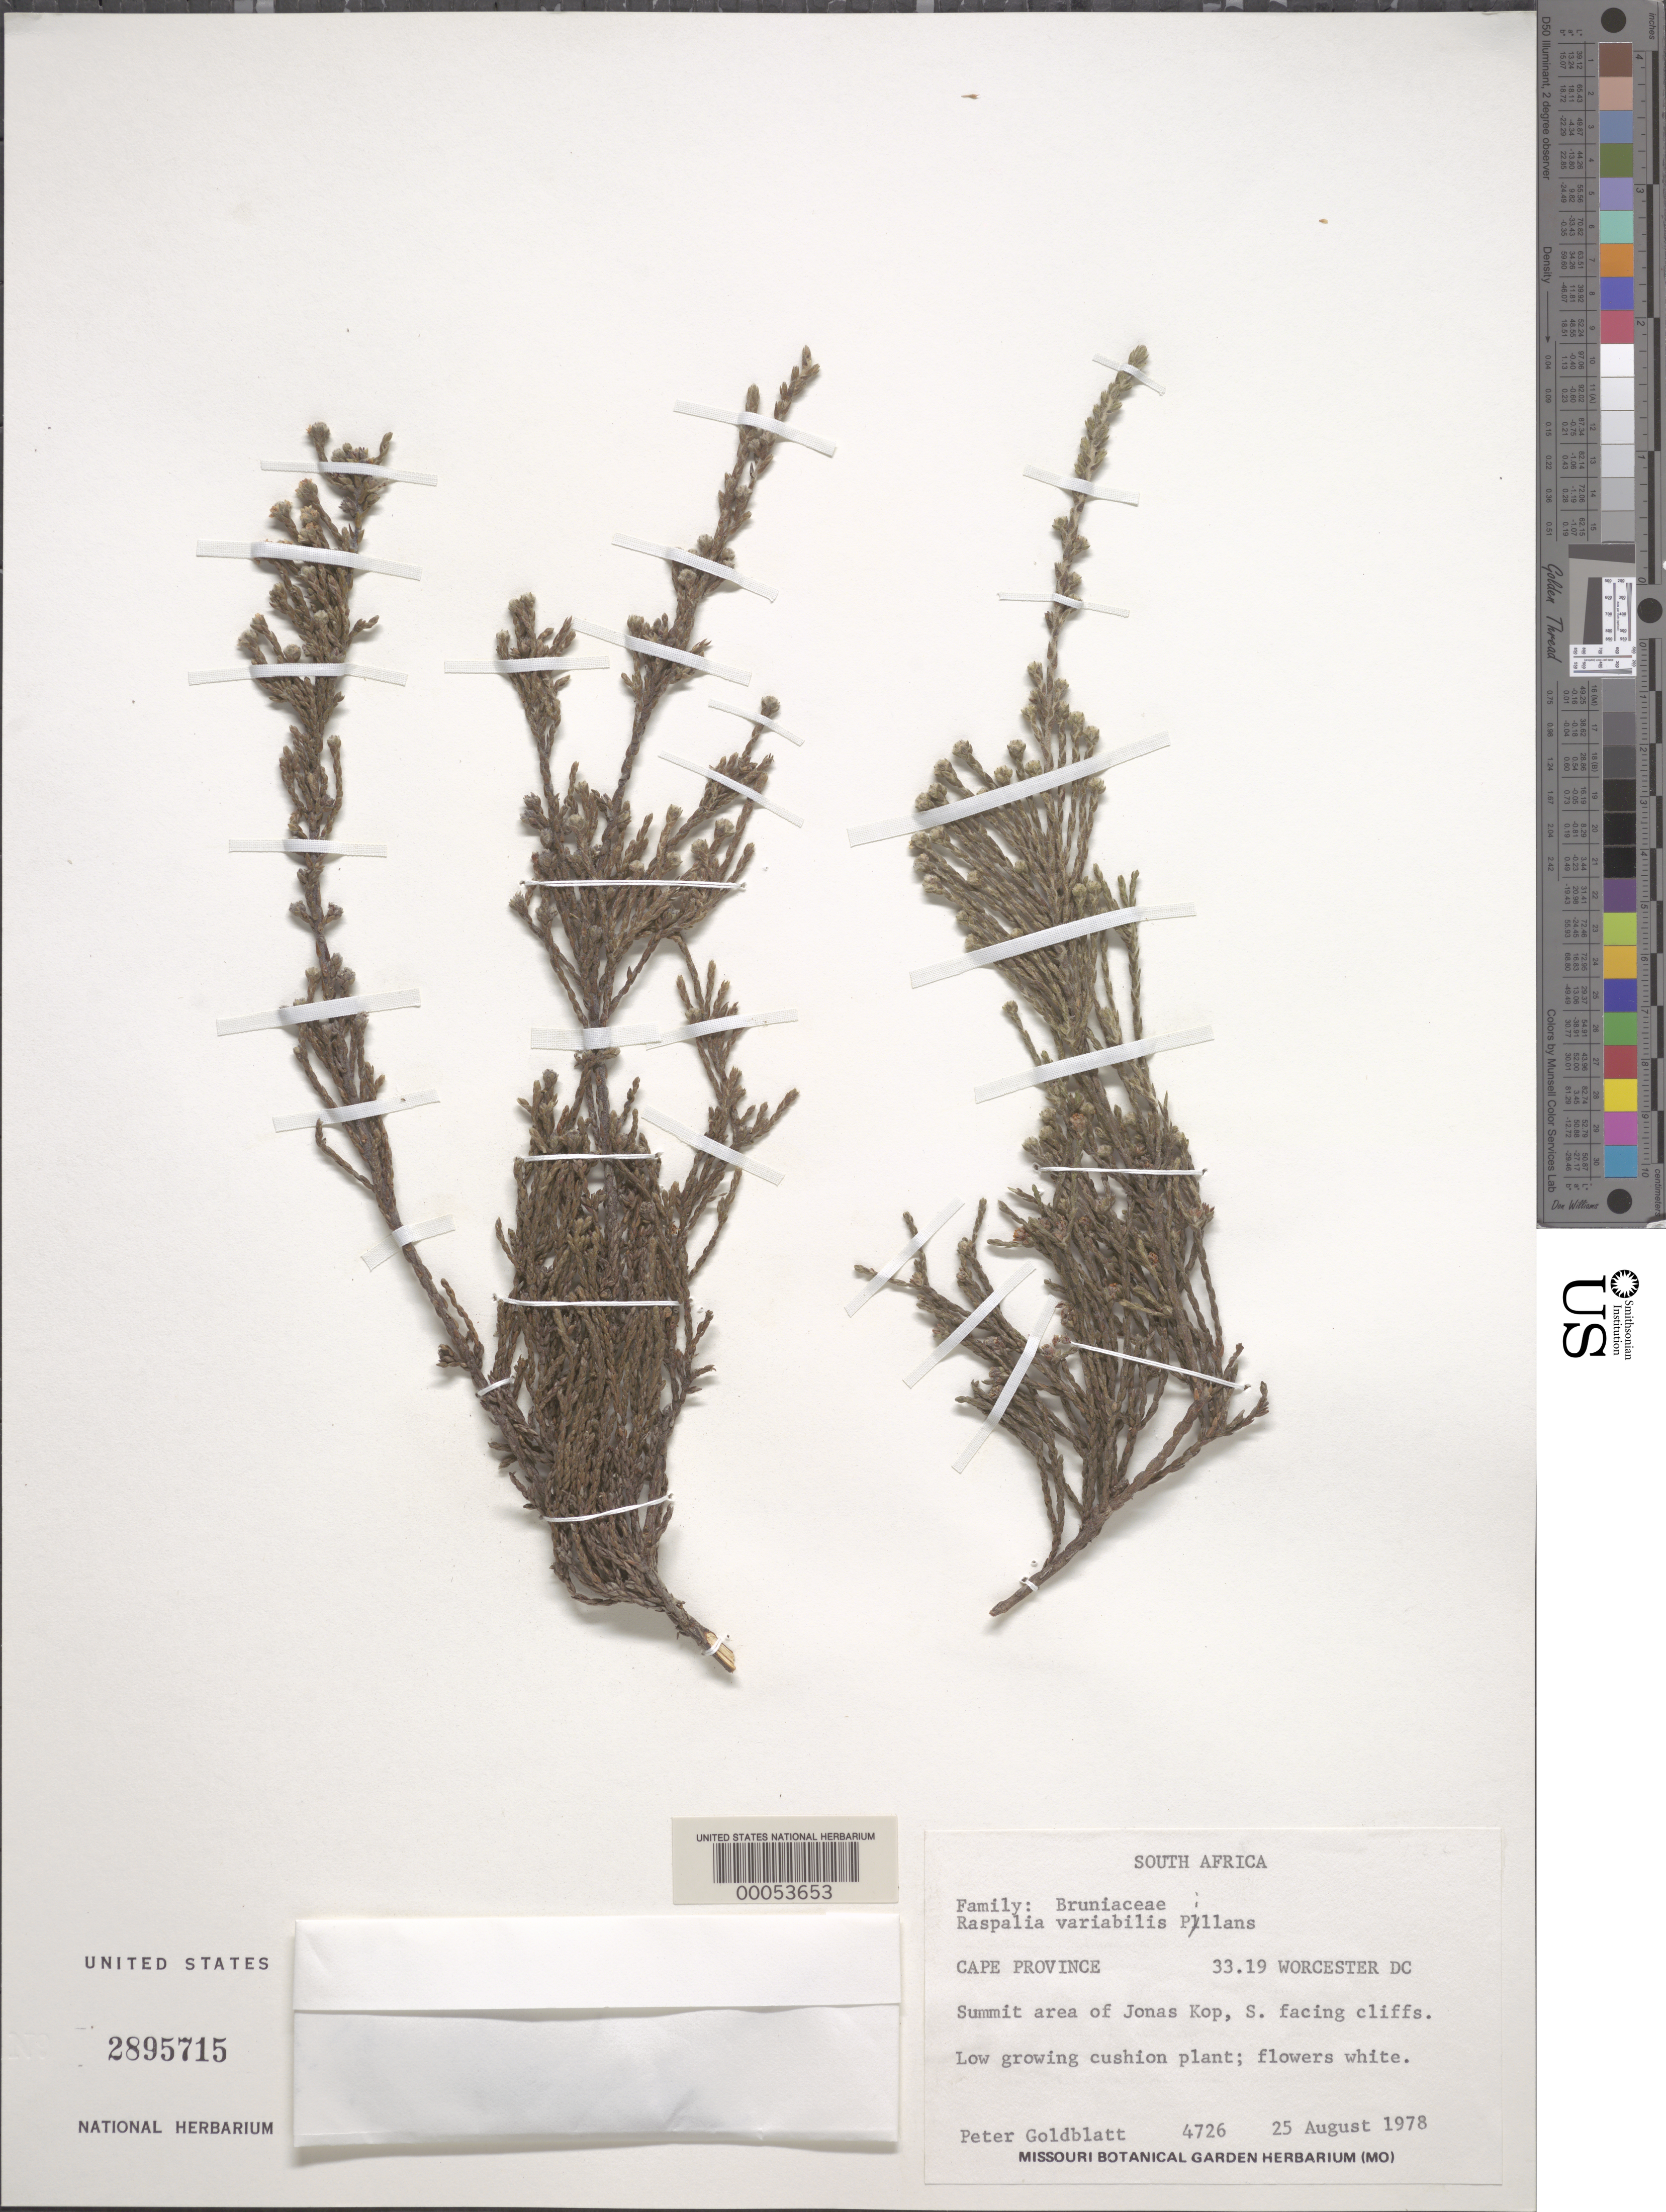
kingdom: Plantae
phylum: Tracheophyta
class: Magnoliopsida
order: Bruniales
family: Bruniaceae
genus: Brunia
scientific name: Brunia variabilis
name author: (Pillans) Class.-Bockh. & E.G.H. Oliv.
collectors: P. Goldblatt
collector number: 4726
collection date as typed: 25 Aug 1978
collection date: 1978-08-25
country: South Africa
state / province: Western Cape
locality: Jonas kop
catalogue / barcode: US 2895715